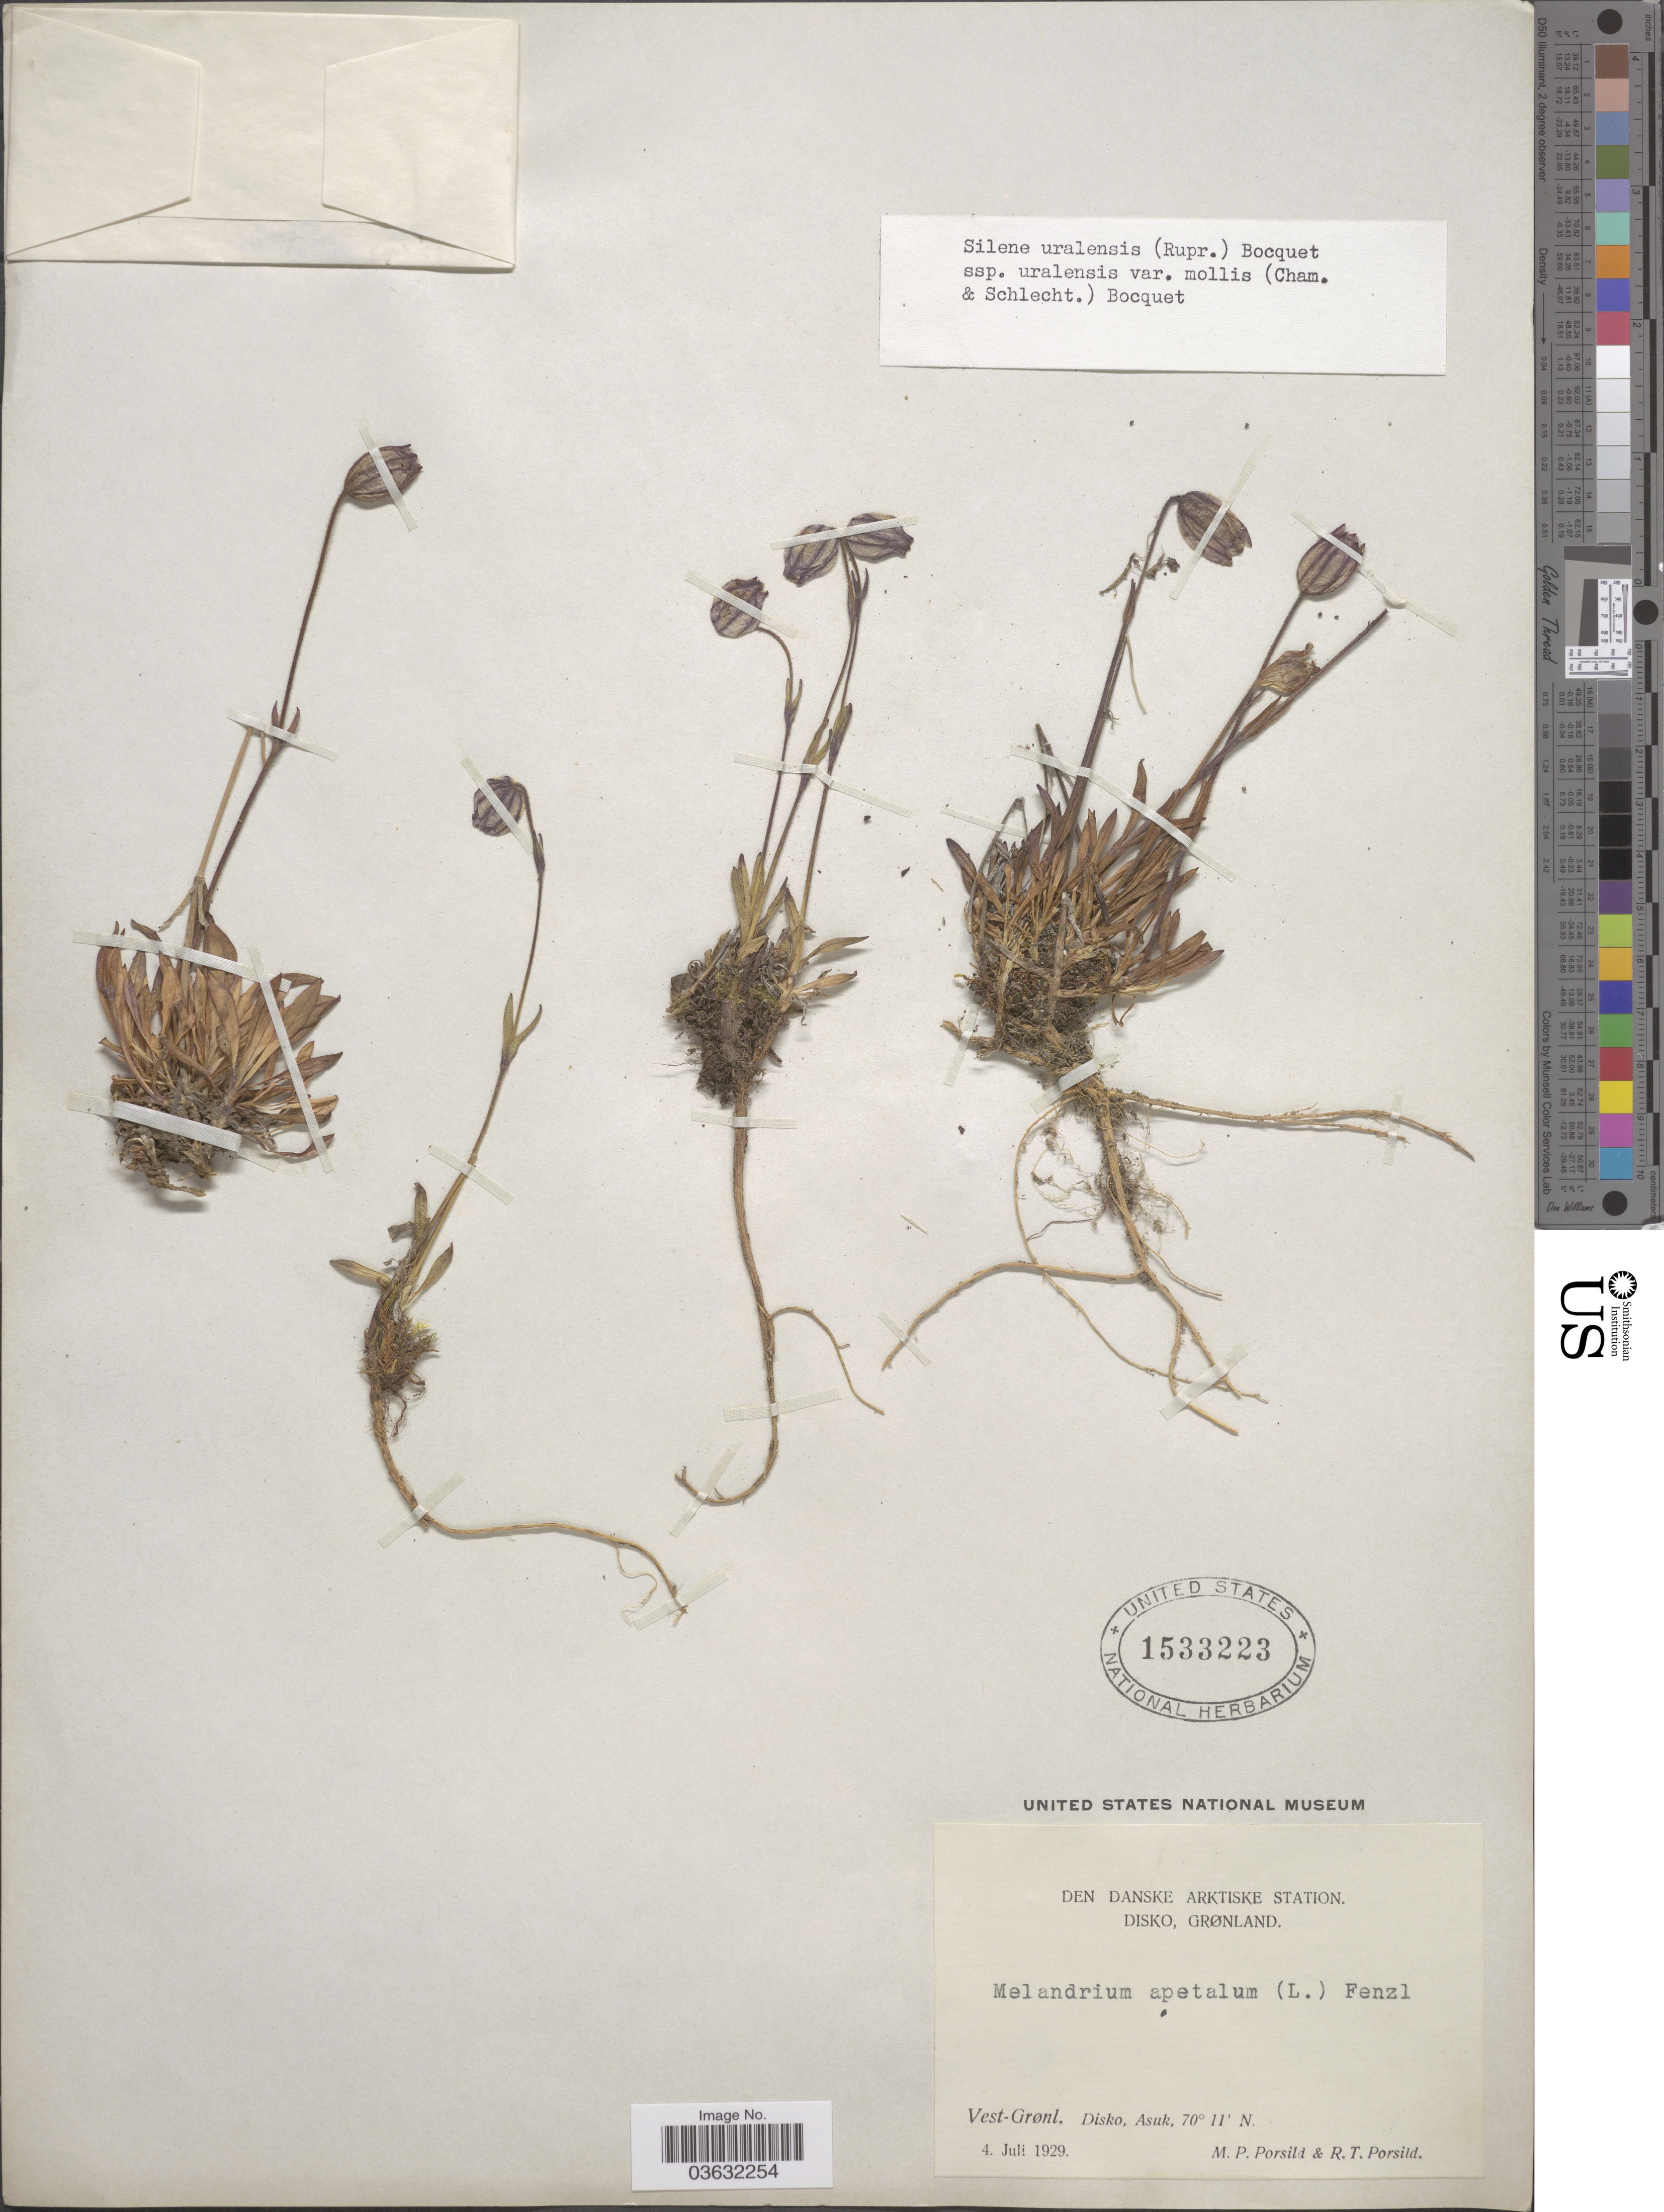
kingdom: Plantae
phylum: Tracheophyta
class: Magnoliopsida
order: Caryophyllales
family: Caryophyllaceae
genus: Silene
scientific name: Silene uralensis var. mollis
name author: (Cham. & Schltdl.) Bocquet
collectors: M. P. Porsild & R. T. Porsild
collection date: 1929-07-04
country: Greenland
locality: Den danske Arktiske Station. Disko, Grønland. Vest-Grønl. Disko, Asuk.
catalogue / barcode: US 1533223